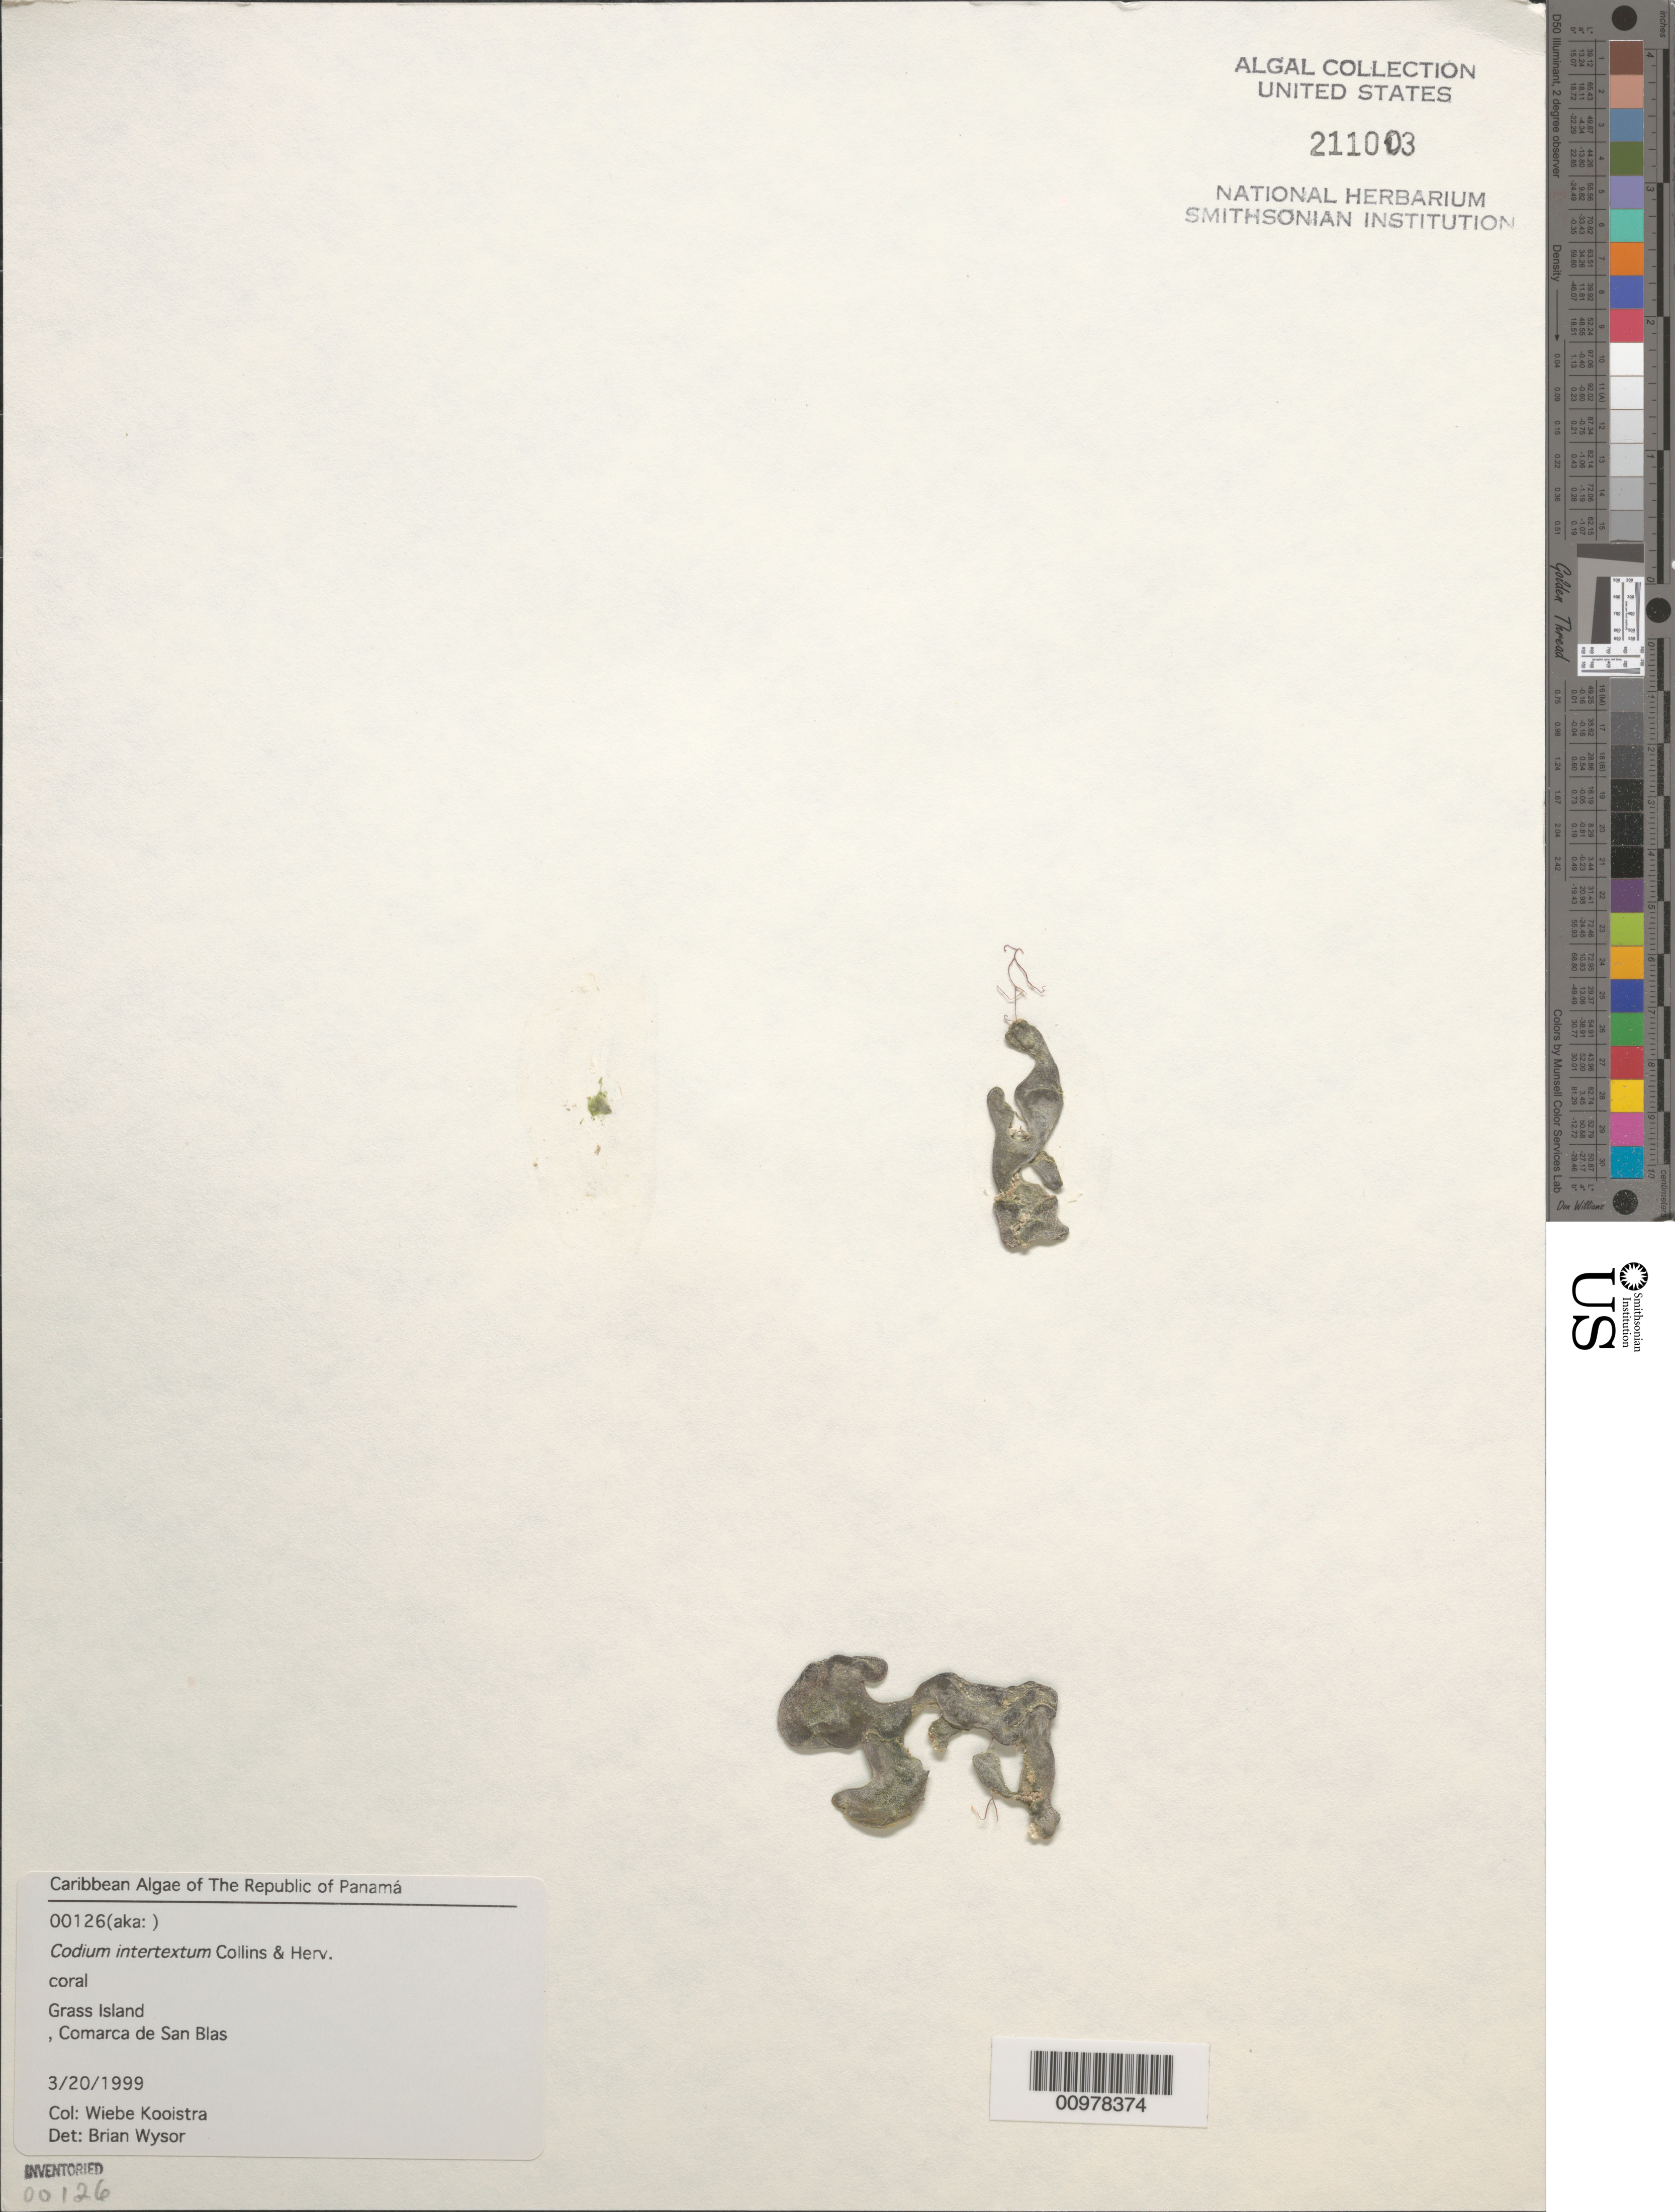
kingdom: Plantae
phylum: Chlorophyta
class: Ulvophyceae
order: Bryopsidales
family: Codiaceae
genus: Codium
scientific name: Codium intertextum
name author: Collins & Herv.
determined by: Wysor, B.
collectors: W. Kooistra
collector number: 00126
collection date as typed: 20 Mar 1999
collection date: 1999-03-20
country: Panama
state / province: Kuna Yala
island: Grass Island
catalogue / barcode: US 211003